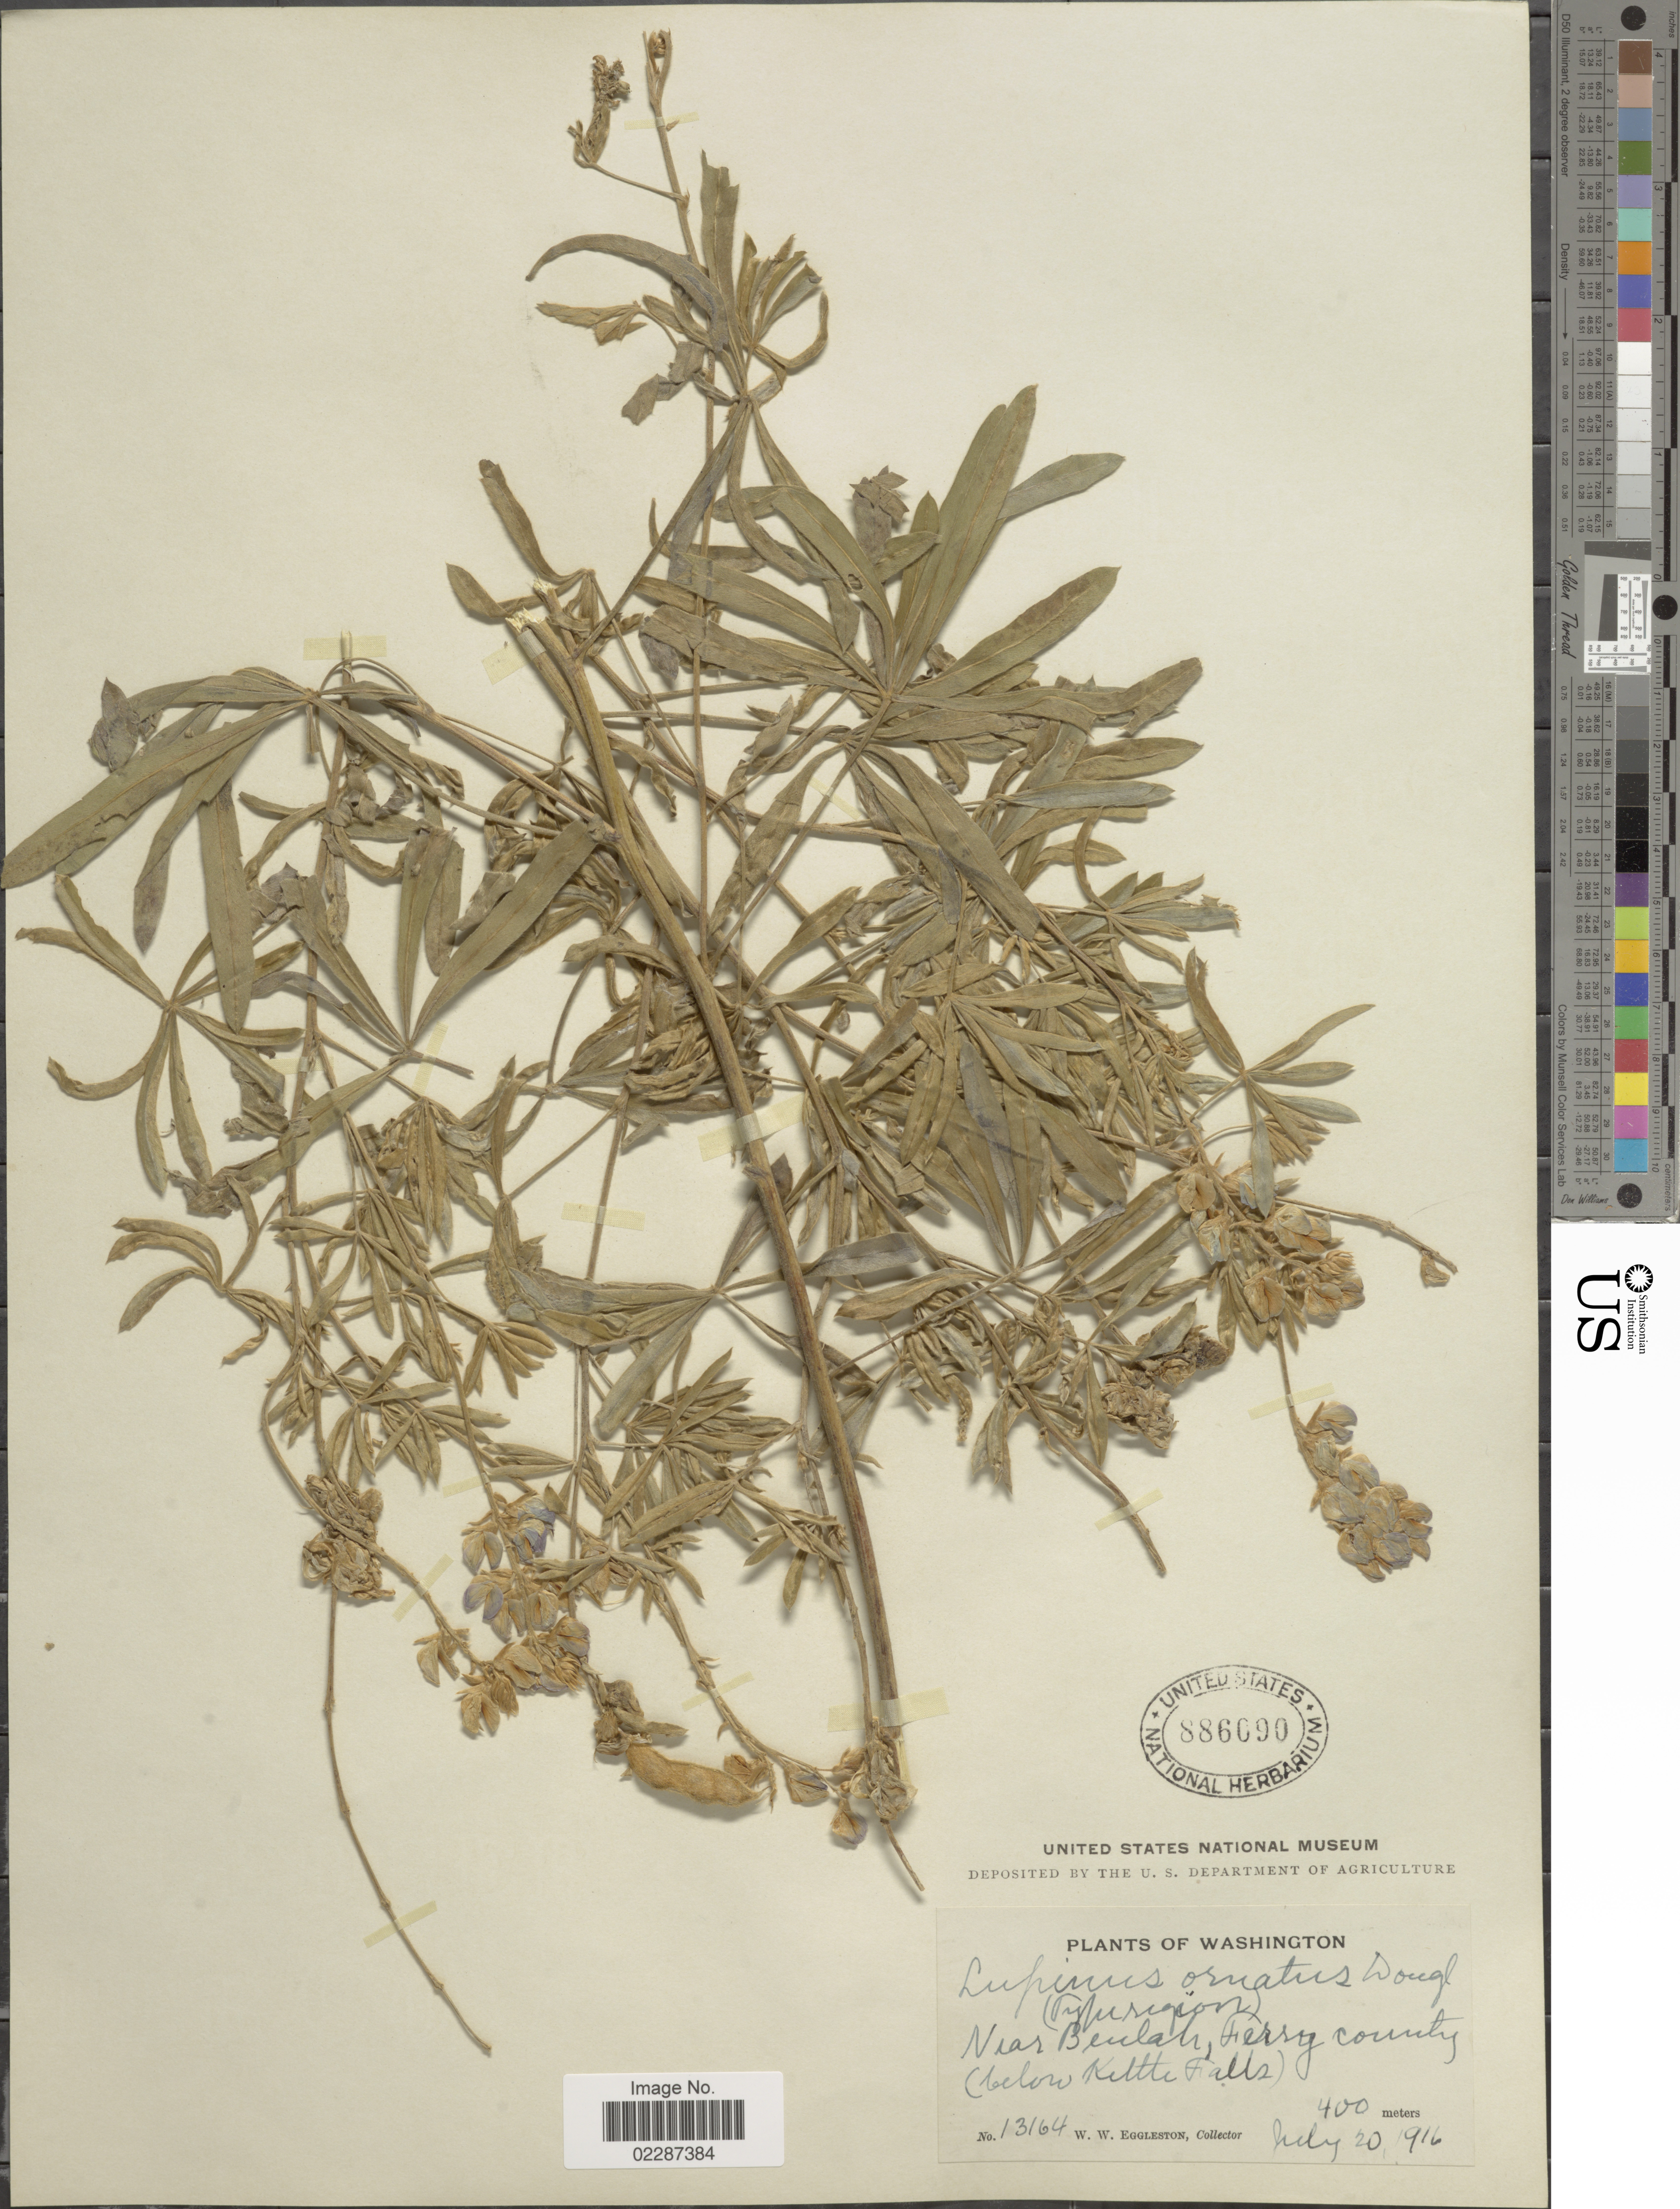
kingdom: Plantae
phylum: Tracheophyta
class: Magnoliopsida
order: Fabales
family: Fabaceae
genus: Lupinus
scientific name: Lupinus sericeus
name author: Pursh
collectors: W. W. Eggleston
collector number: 13164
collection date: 1916-07-20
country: United States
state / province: Washington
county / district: Ferry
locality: Near Beulah, Ferry County(below Kettle Falls)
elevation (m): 400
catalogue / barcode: US 886090